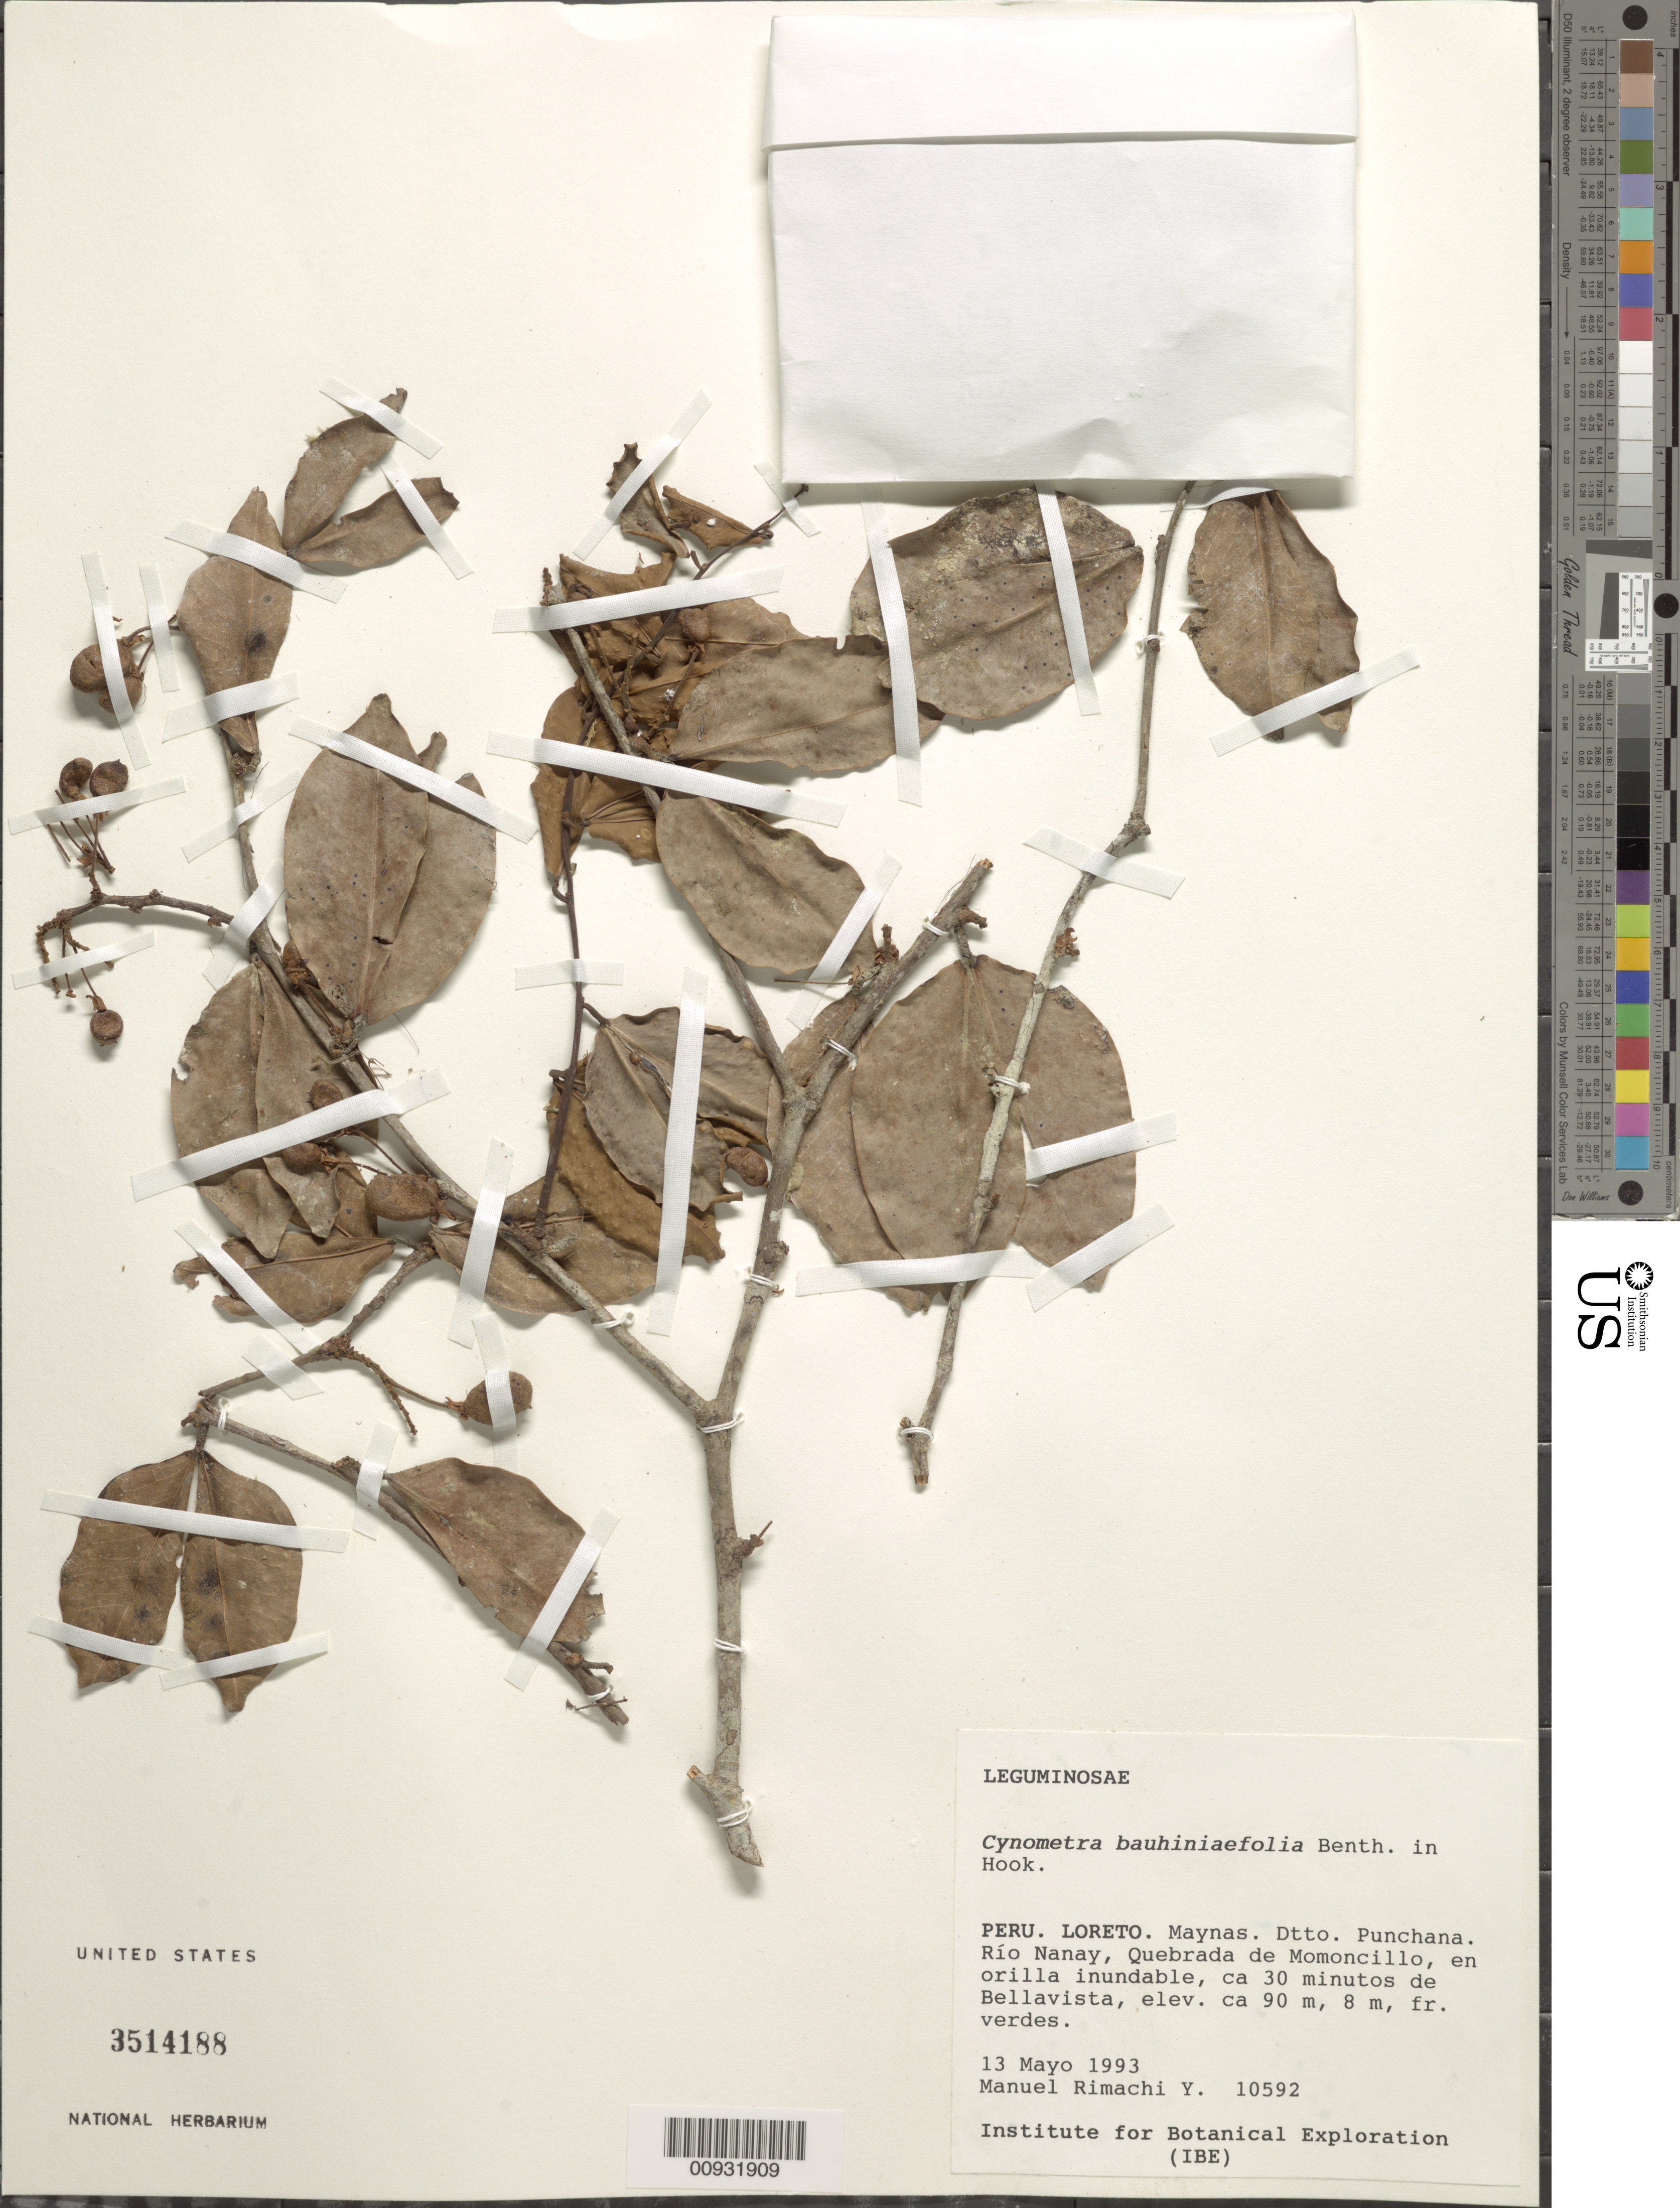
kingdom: Plantae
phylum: Tracheophyta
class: Magnoliopsida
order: Fabales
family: Fabaceae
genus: Cynometra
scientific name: Cynometra bauhiniifolia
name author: Benth.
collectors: M. Rimachi Y.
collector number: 10592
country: Peru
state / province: Loreto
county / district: Maynas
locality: Punchana, Rio Nanay, Quebrada de Momoncillo.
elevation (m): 90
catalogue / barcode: US 3514188